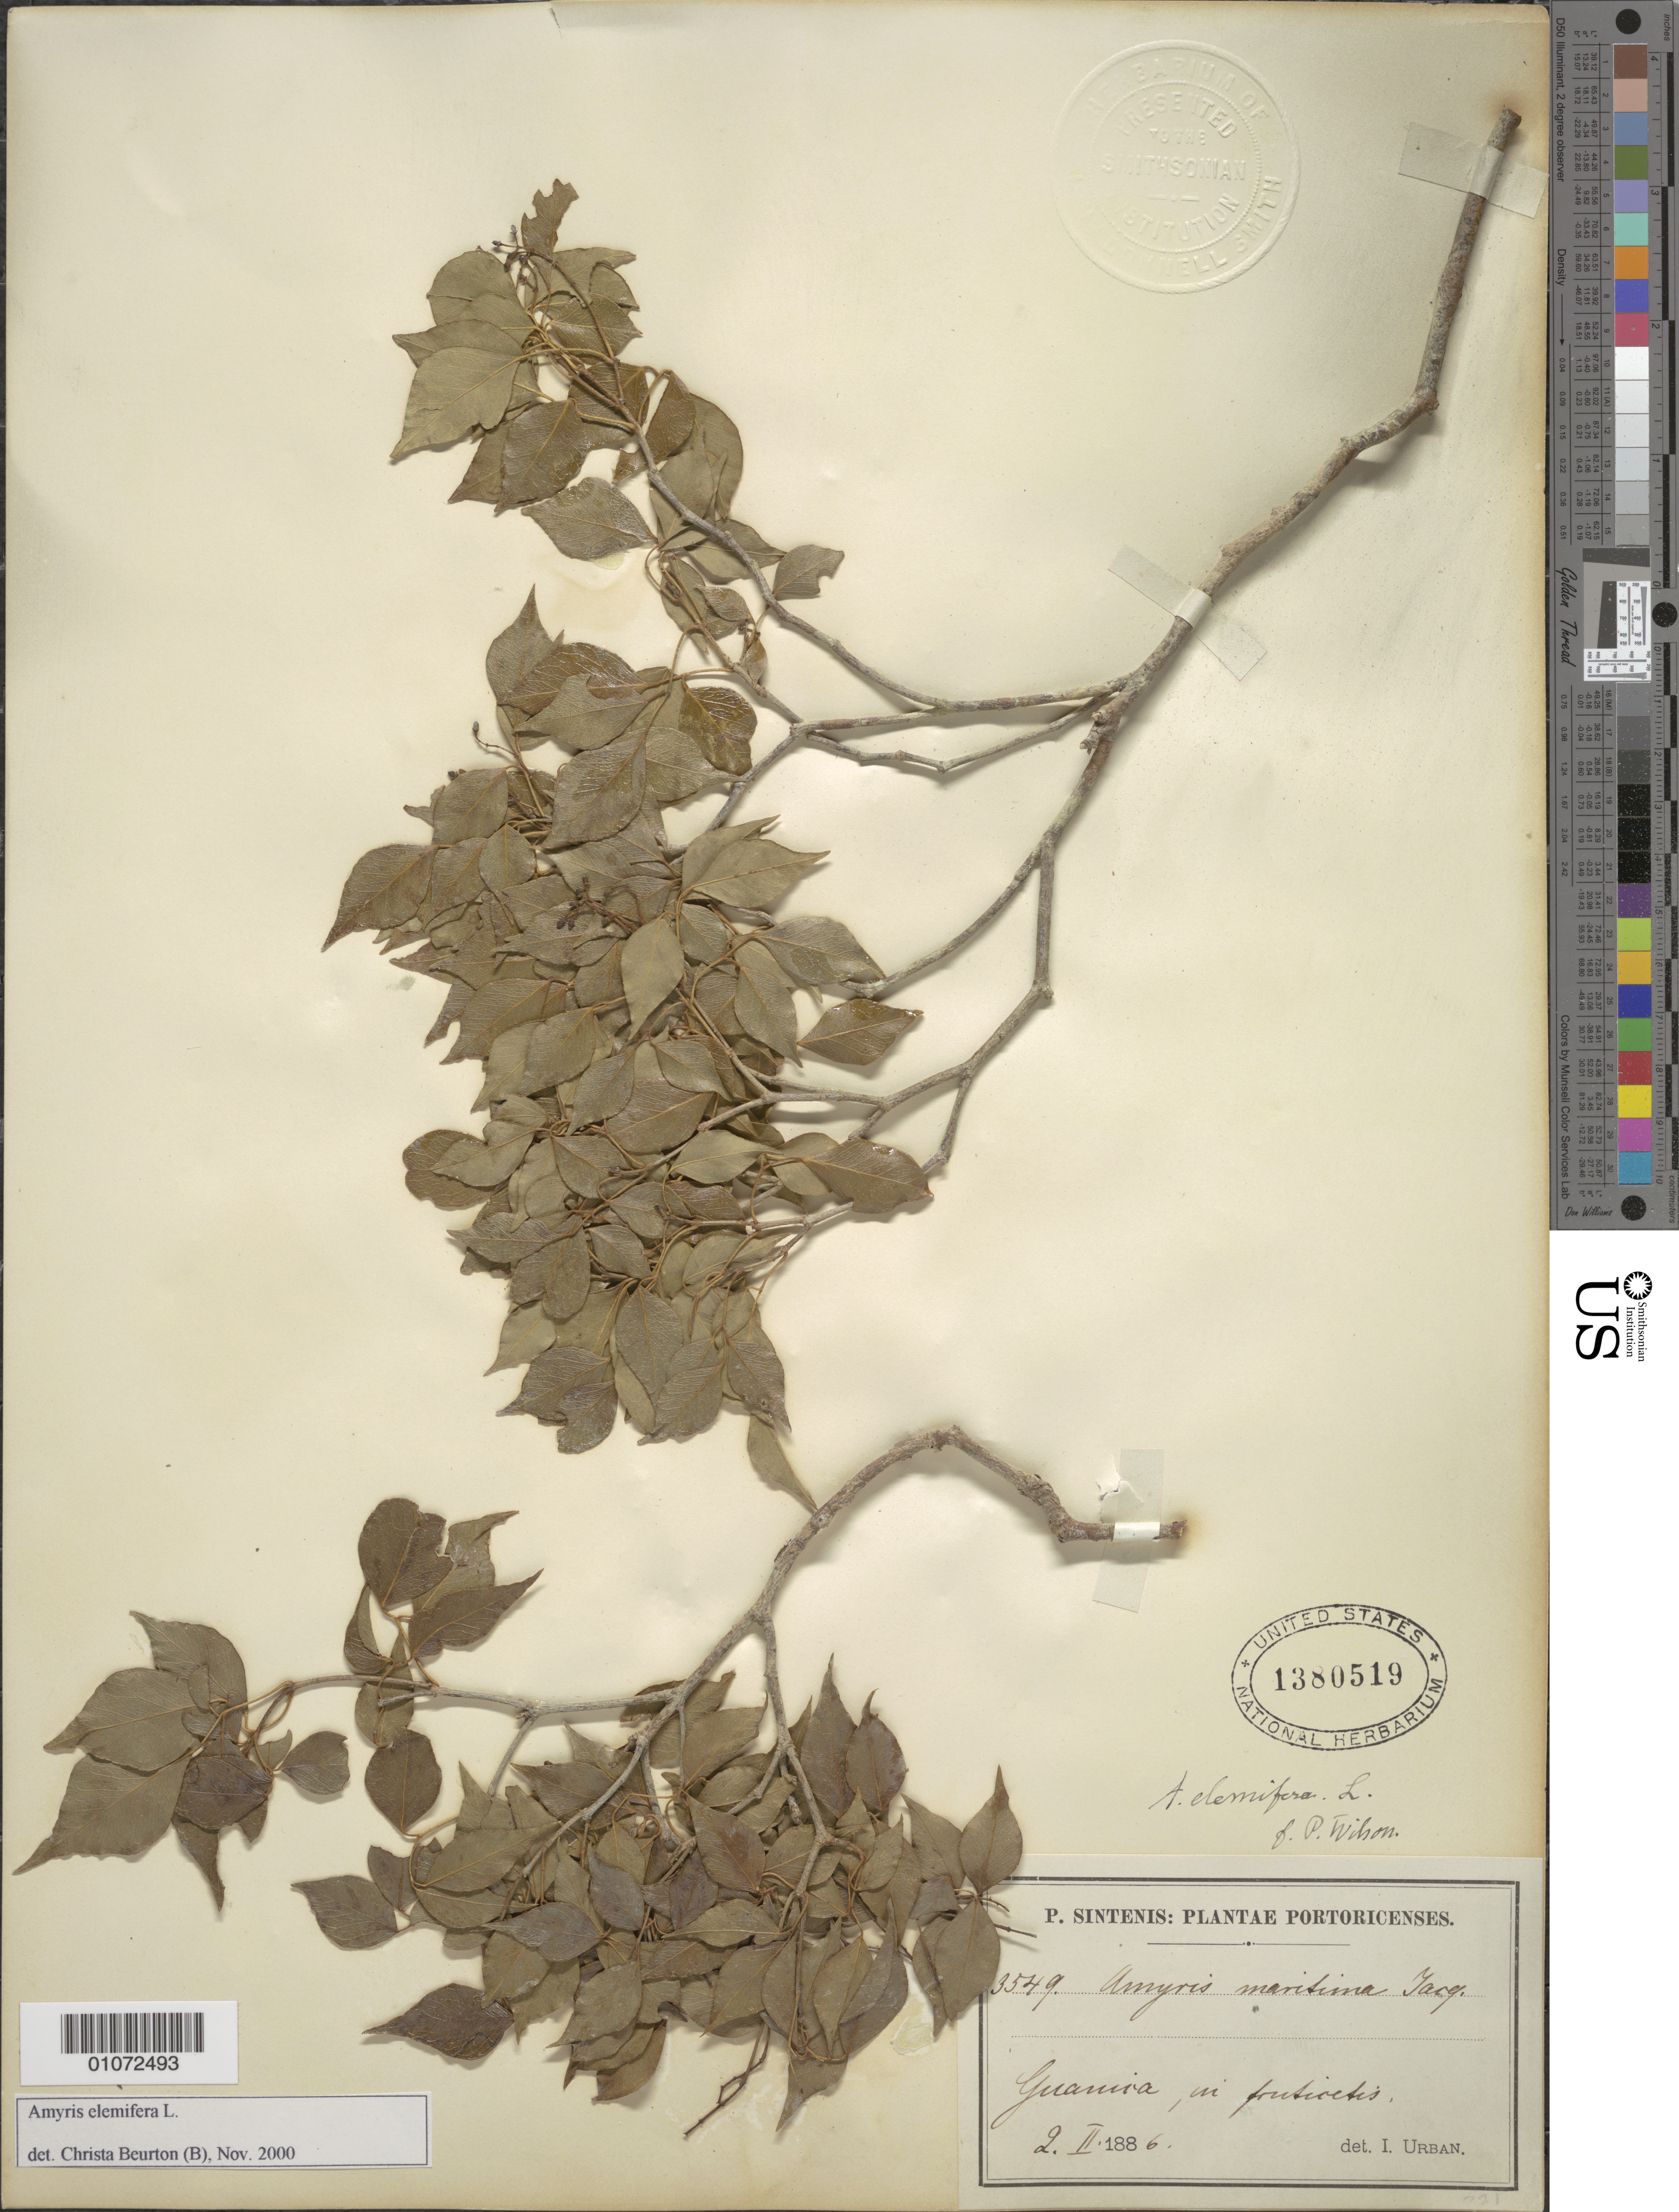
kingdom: Plantae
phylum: Tracheophyta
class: Magnoliopsida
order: Sapindales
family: Rutaceae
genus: Amyris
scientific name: Amyris elemifera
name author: L.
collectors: P. Sintenis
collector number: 3549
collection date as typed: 02 Feb 1886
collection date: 1886-02-02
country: Puerto Rico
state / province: Guánica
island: Puerto Rico I.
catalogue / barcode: US 1380519